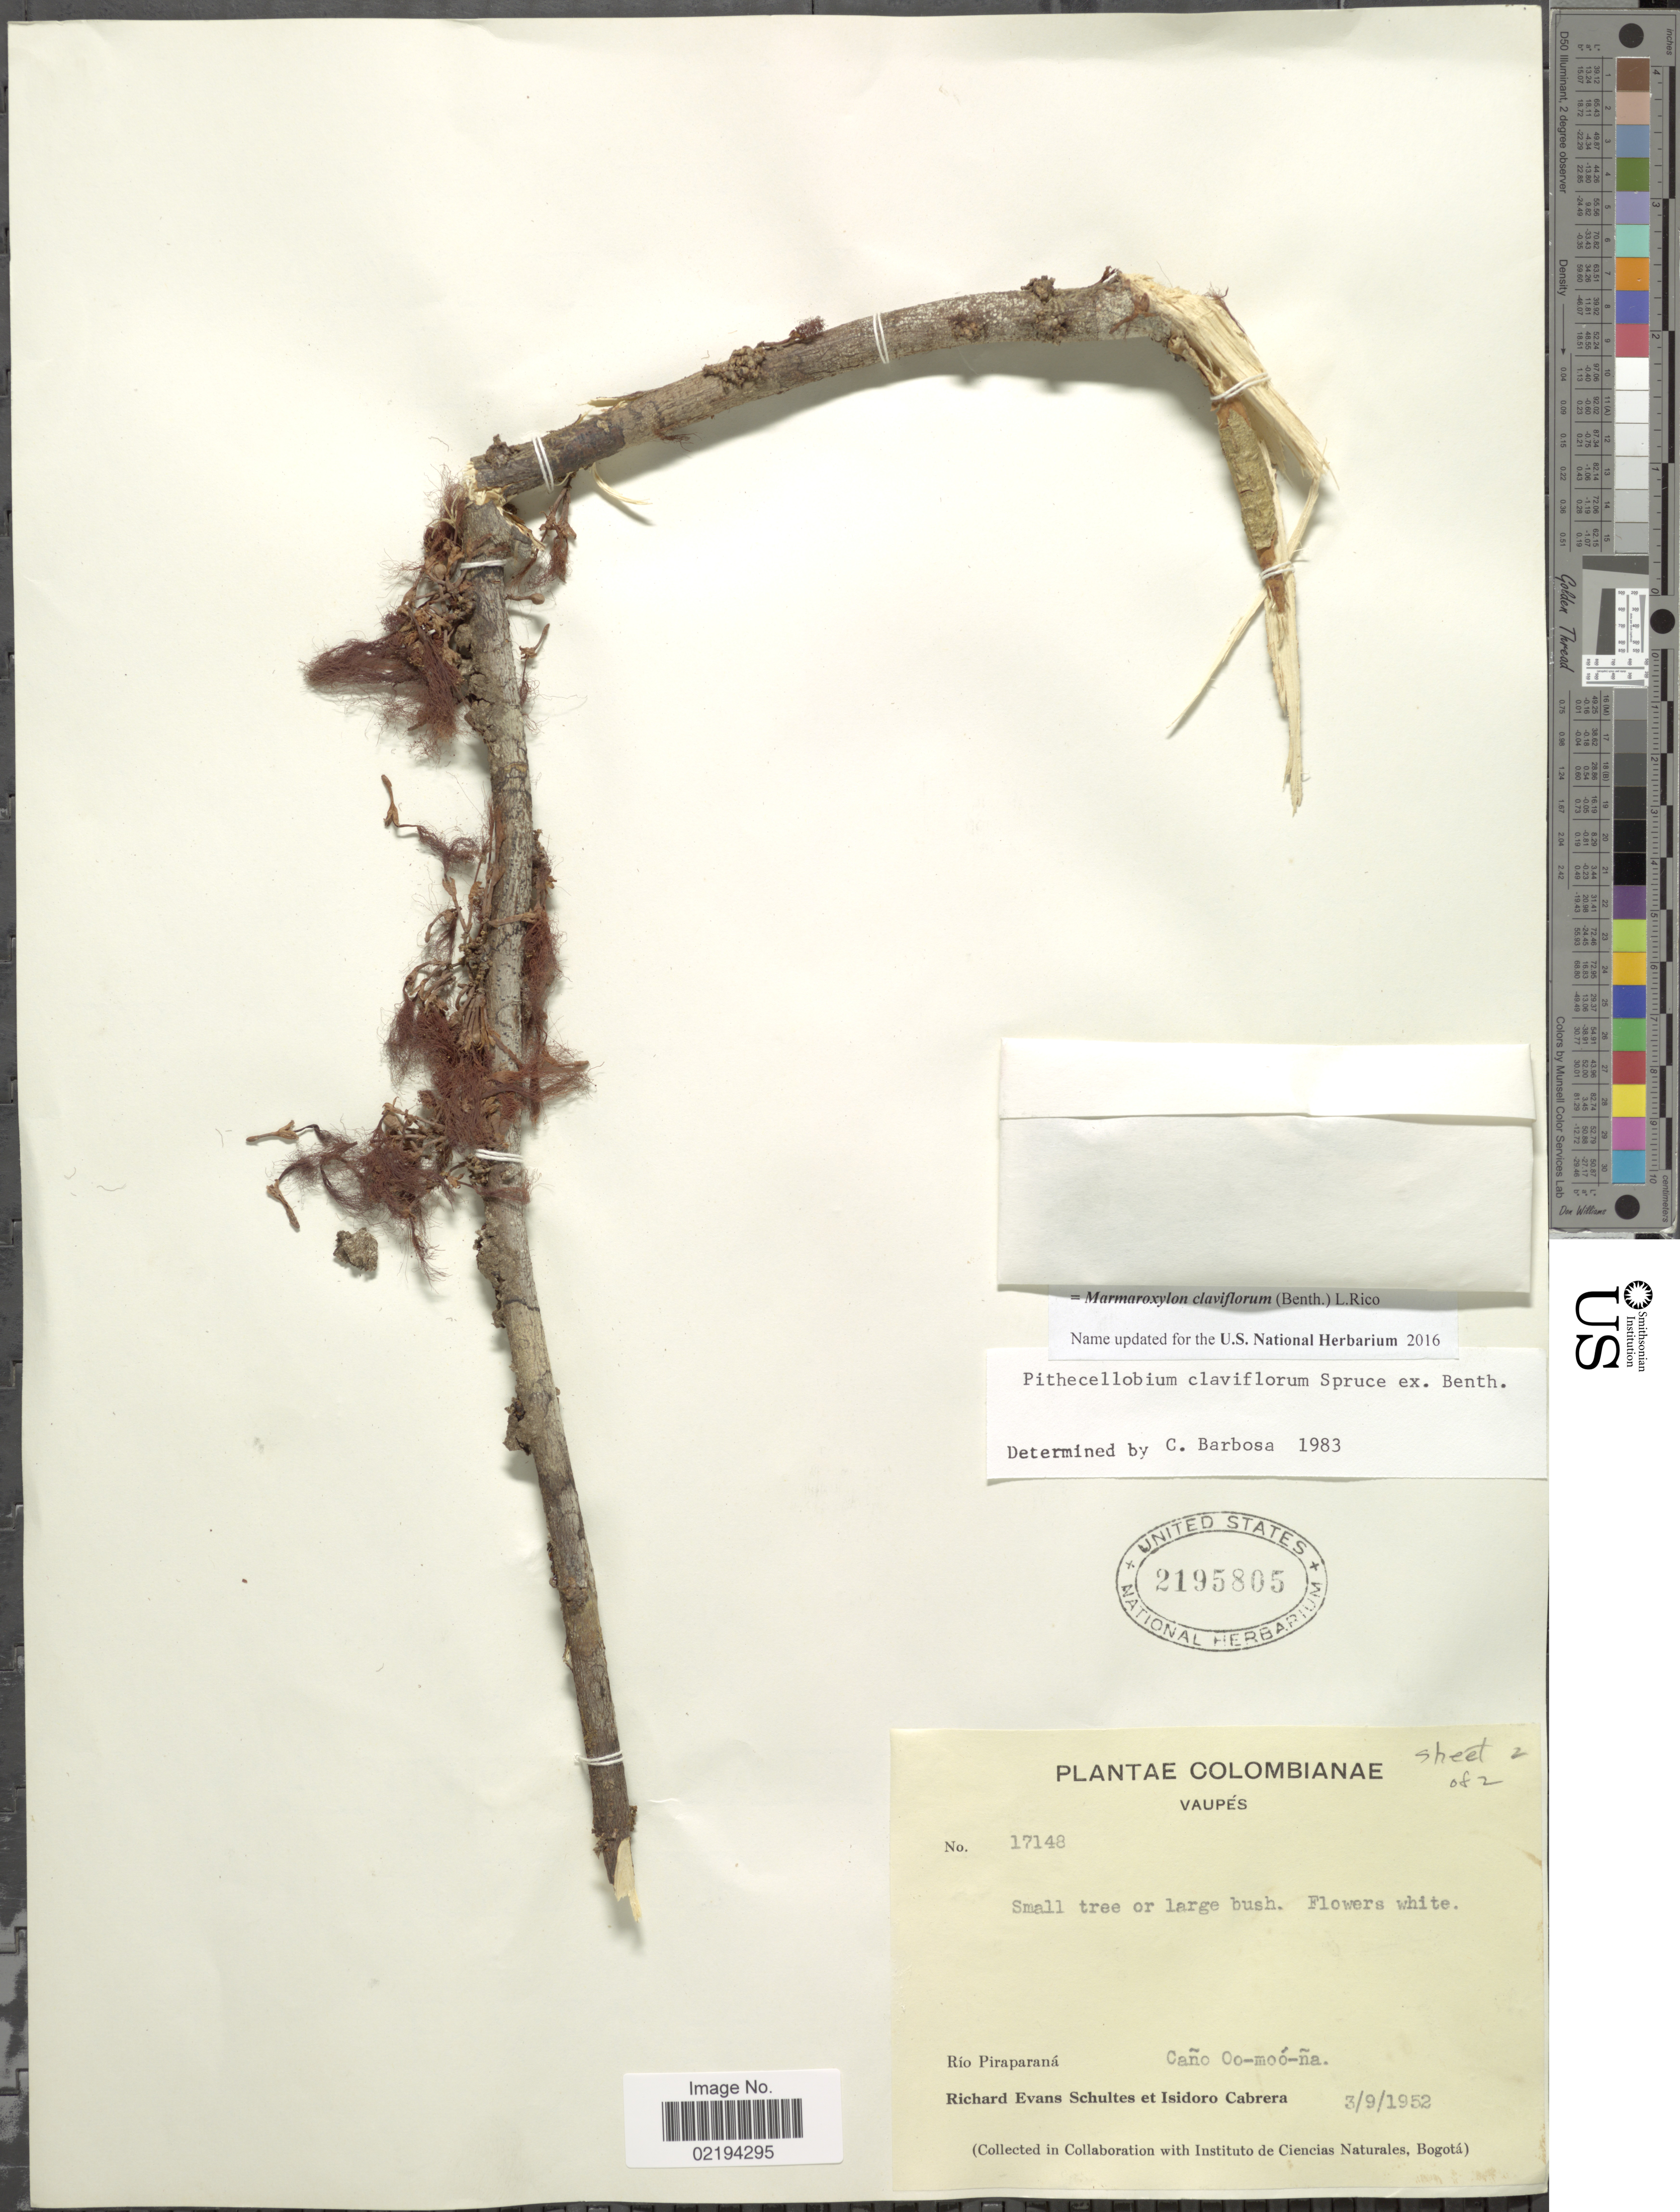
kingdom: Plantae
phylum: Tracheophyta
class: Magnoliopsida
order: Fabales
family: Fabaceae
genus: Zygia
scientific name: Zygia claviflora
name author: (Spruce ex Benth.) Barneby & J.W. Grimes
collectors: R. E. Schultes & I. Cabrera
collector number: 17148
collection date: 1952-09-03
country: Colombia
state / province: Vaupés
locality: Rio Piraparana, Cano Oo-moo-na.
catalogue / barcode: US 2195805